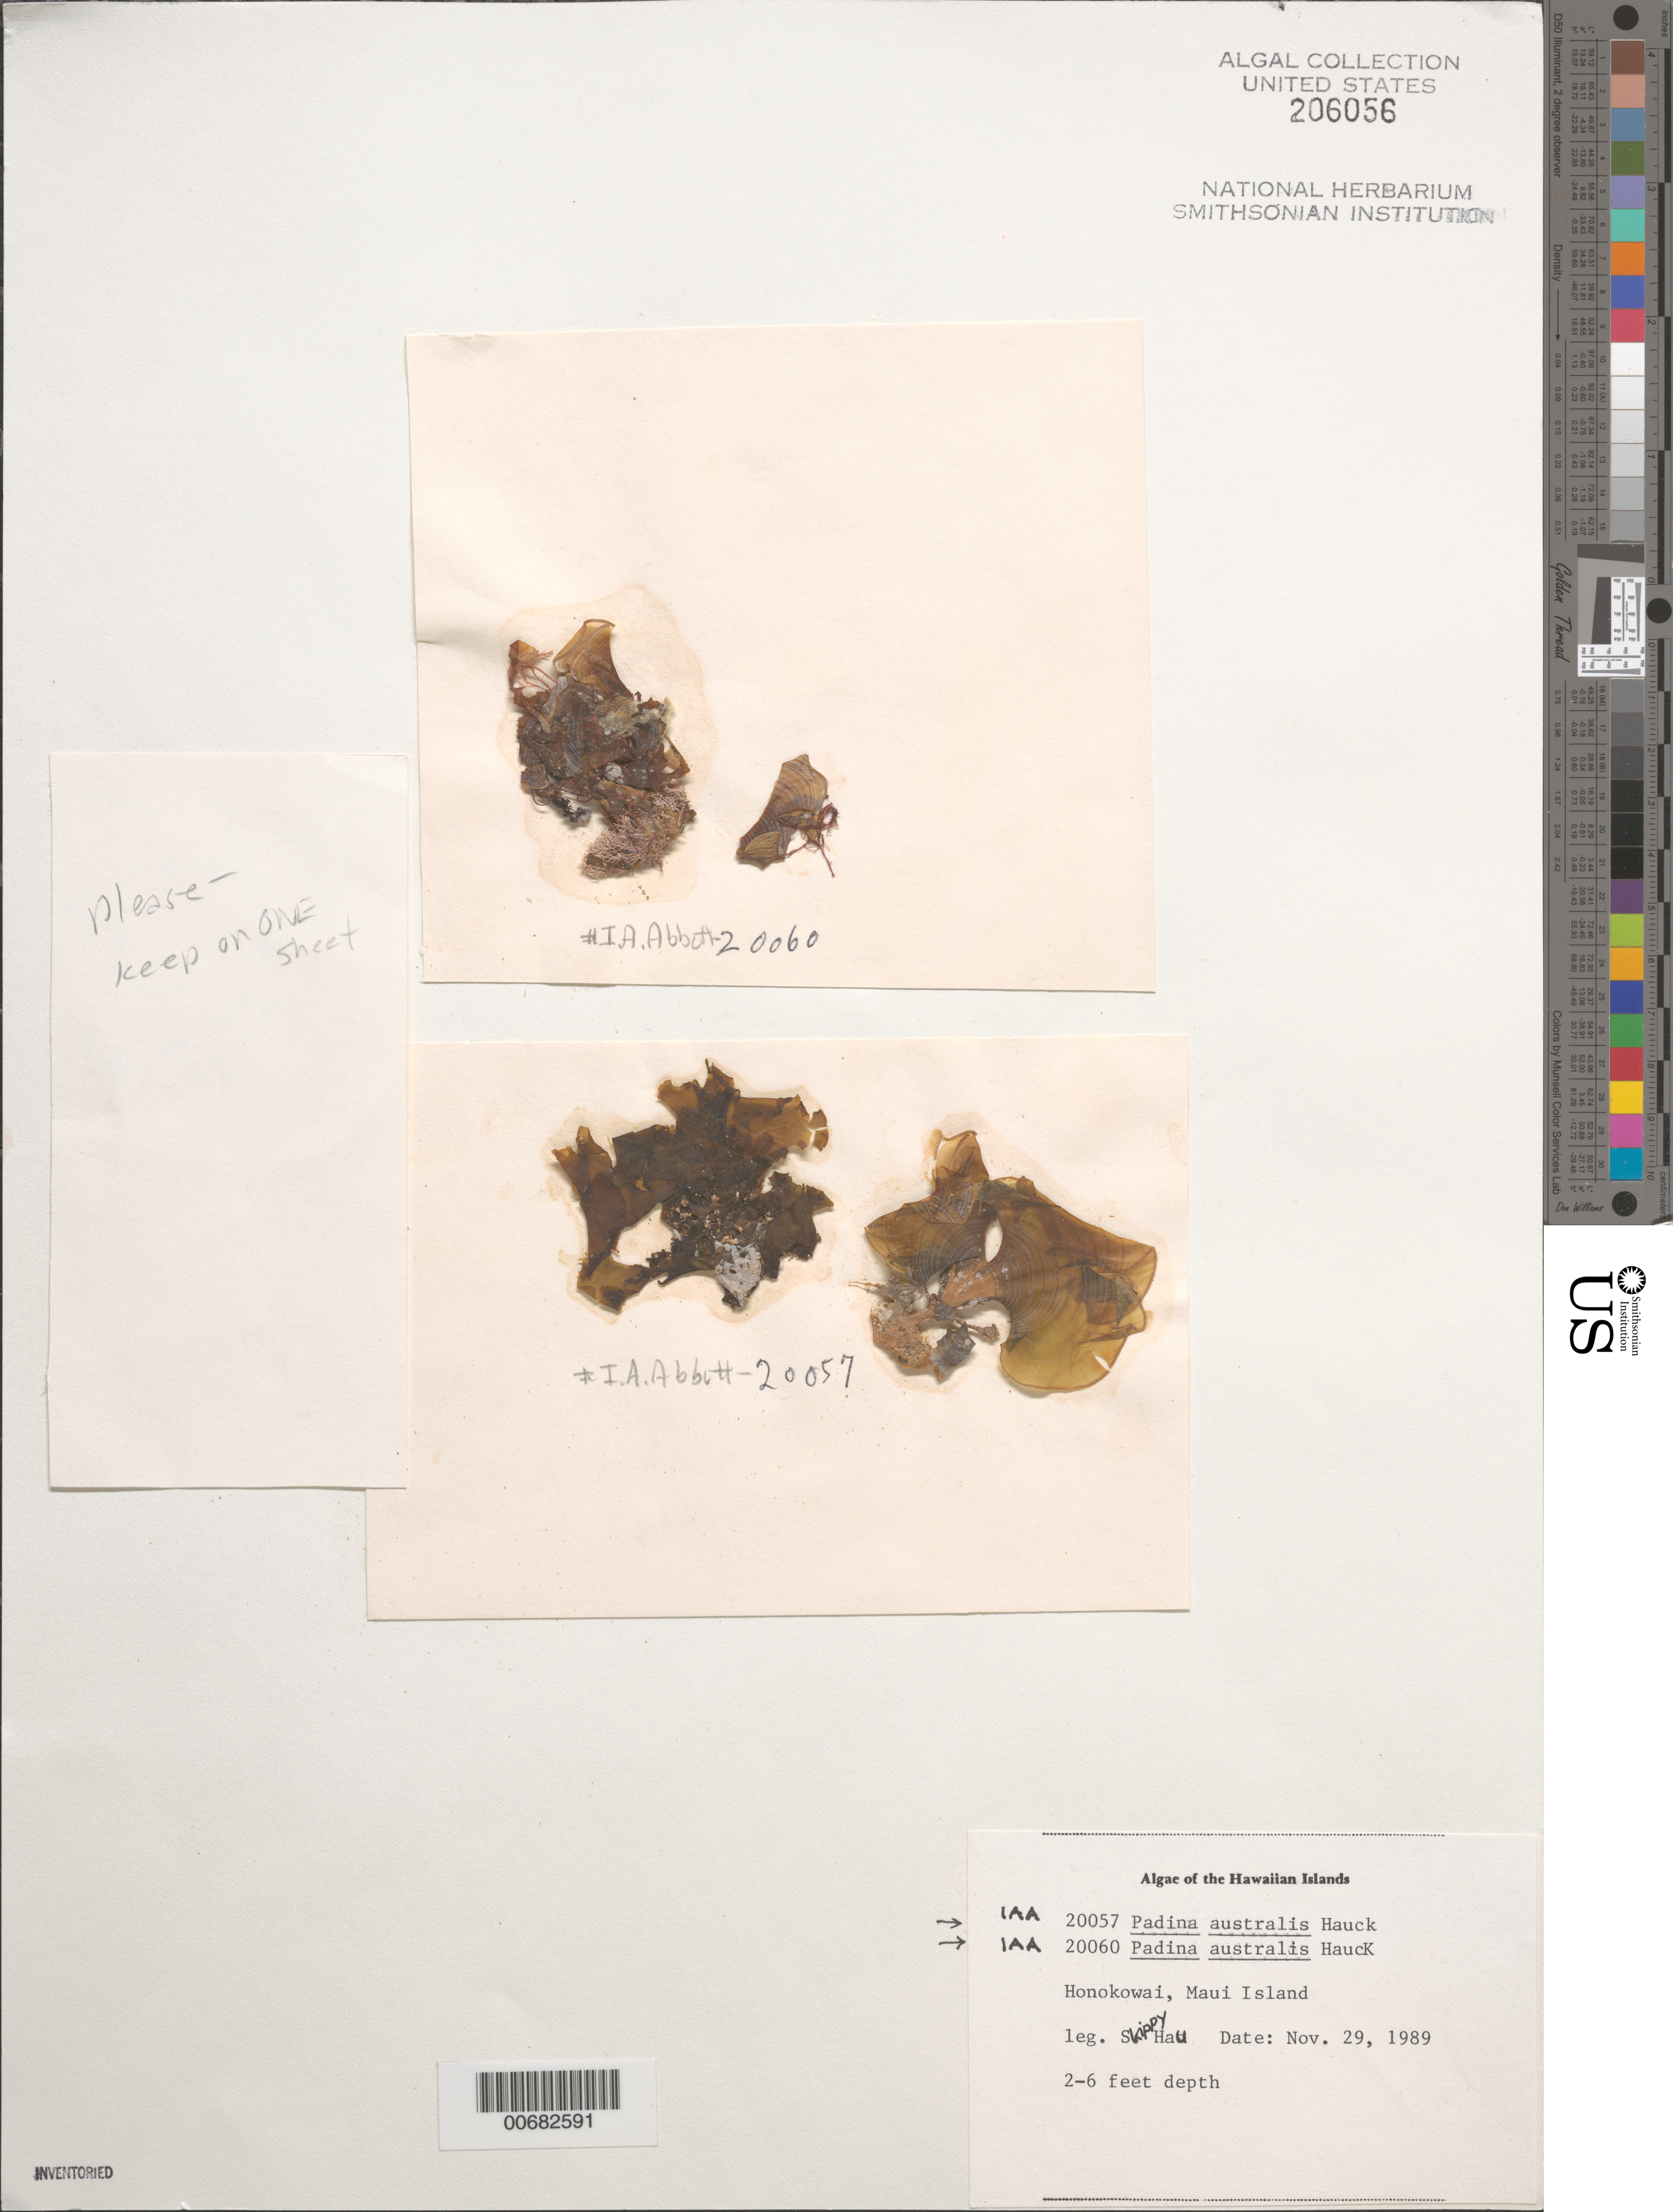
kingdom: Chromista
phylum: Ochrophyta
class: Phaeophyceae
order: Dictyotales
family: Dictyotaceae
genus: Padina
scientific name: Padina australis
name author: Hauck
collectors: S. Hau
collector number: IAA 20057 & IAA 20060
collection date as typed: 29 Nov 1989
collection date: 1898-11-29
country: United States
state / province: Hawaii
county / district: Maui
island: Maui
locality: Honokowai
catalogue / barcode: US 206056